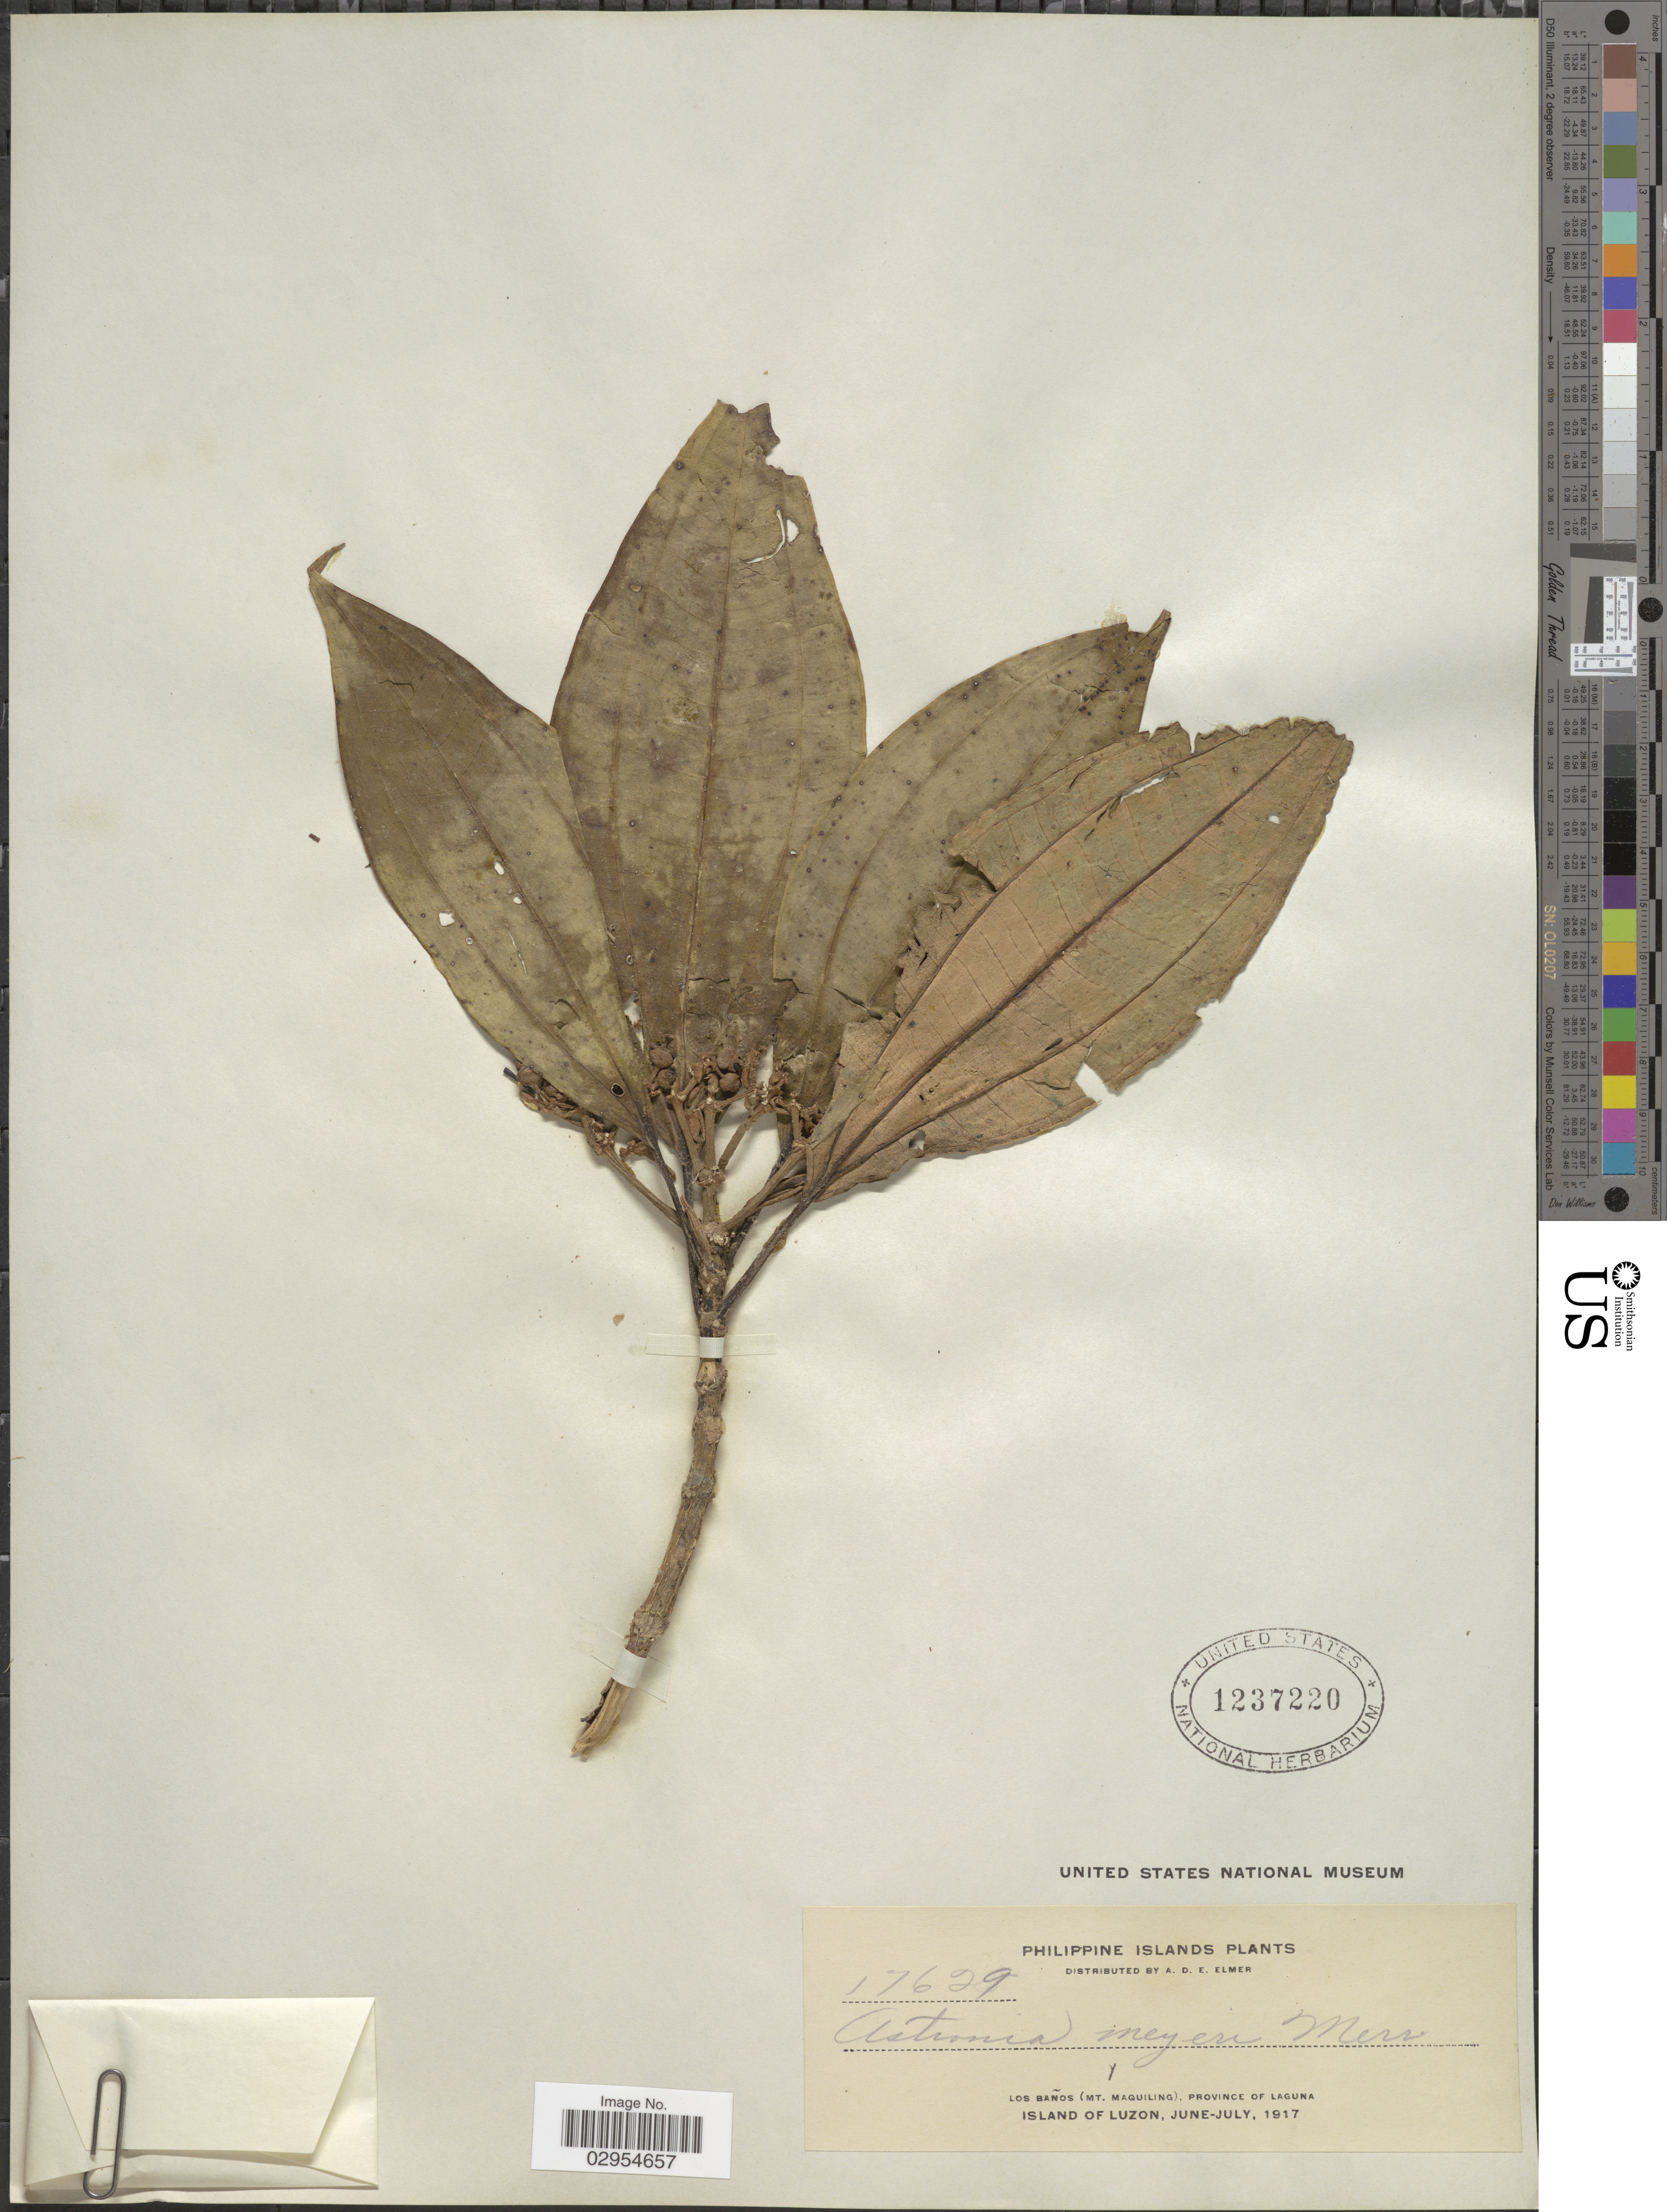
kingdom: Plantae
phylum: Tracheophyta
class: Magnoliopsida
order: Myrtales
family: Melastomataceae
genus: Astronia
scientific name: Astronia meyeri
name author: Merr.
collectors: A. D. E. Elmer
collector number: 17629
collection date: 1917-06/1917-07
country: Philippines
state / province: Calabarzon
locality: Los Baños (Mt. Maquiling), Province of Laguna. Island of Luzon.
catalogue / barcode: US 1237220